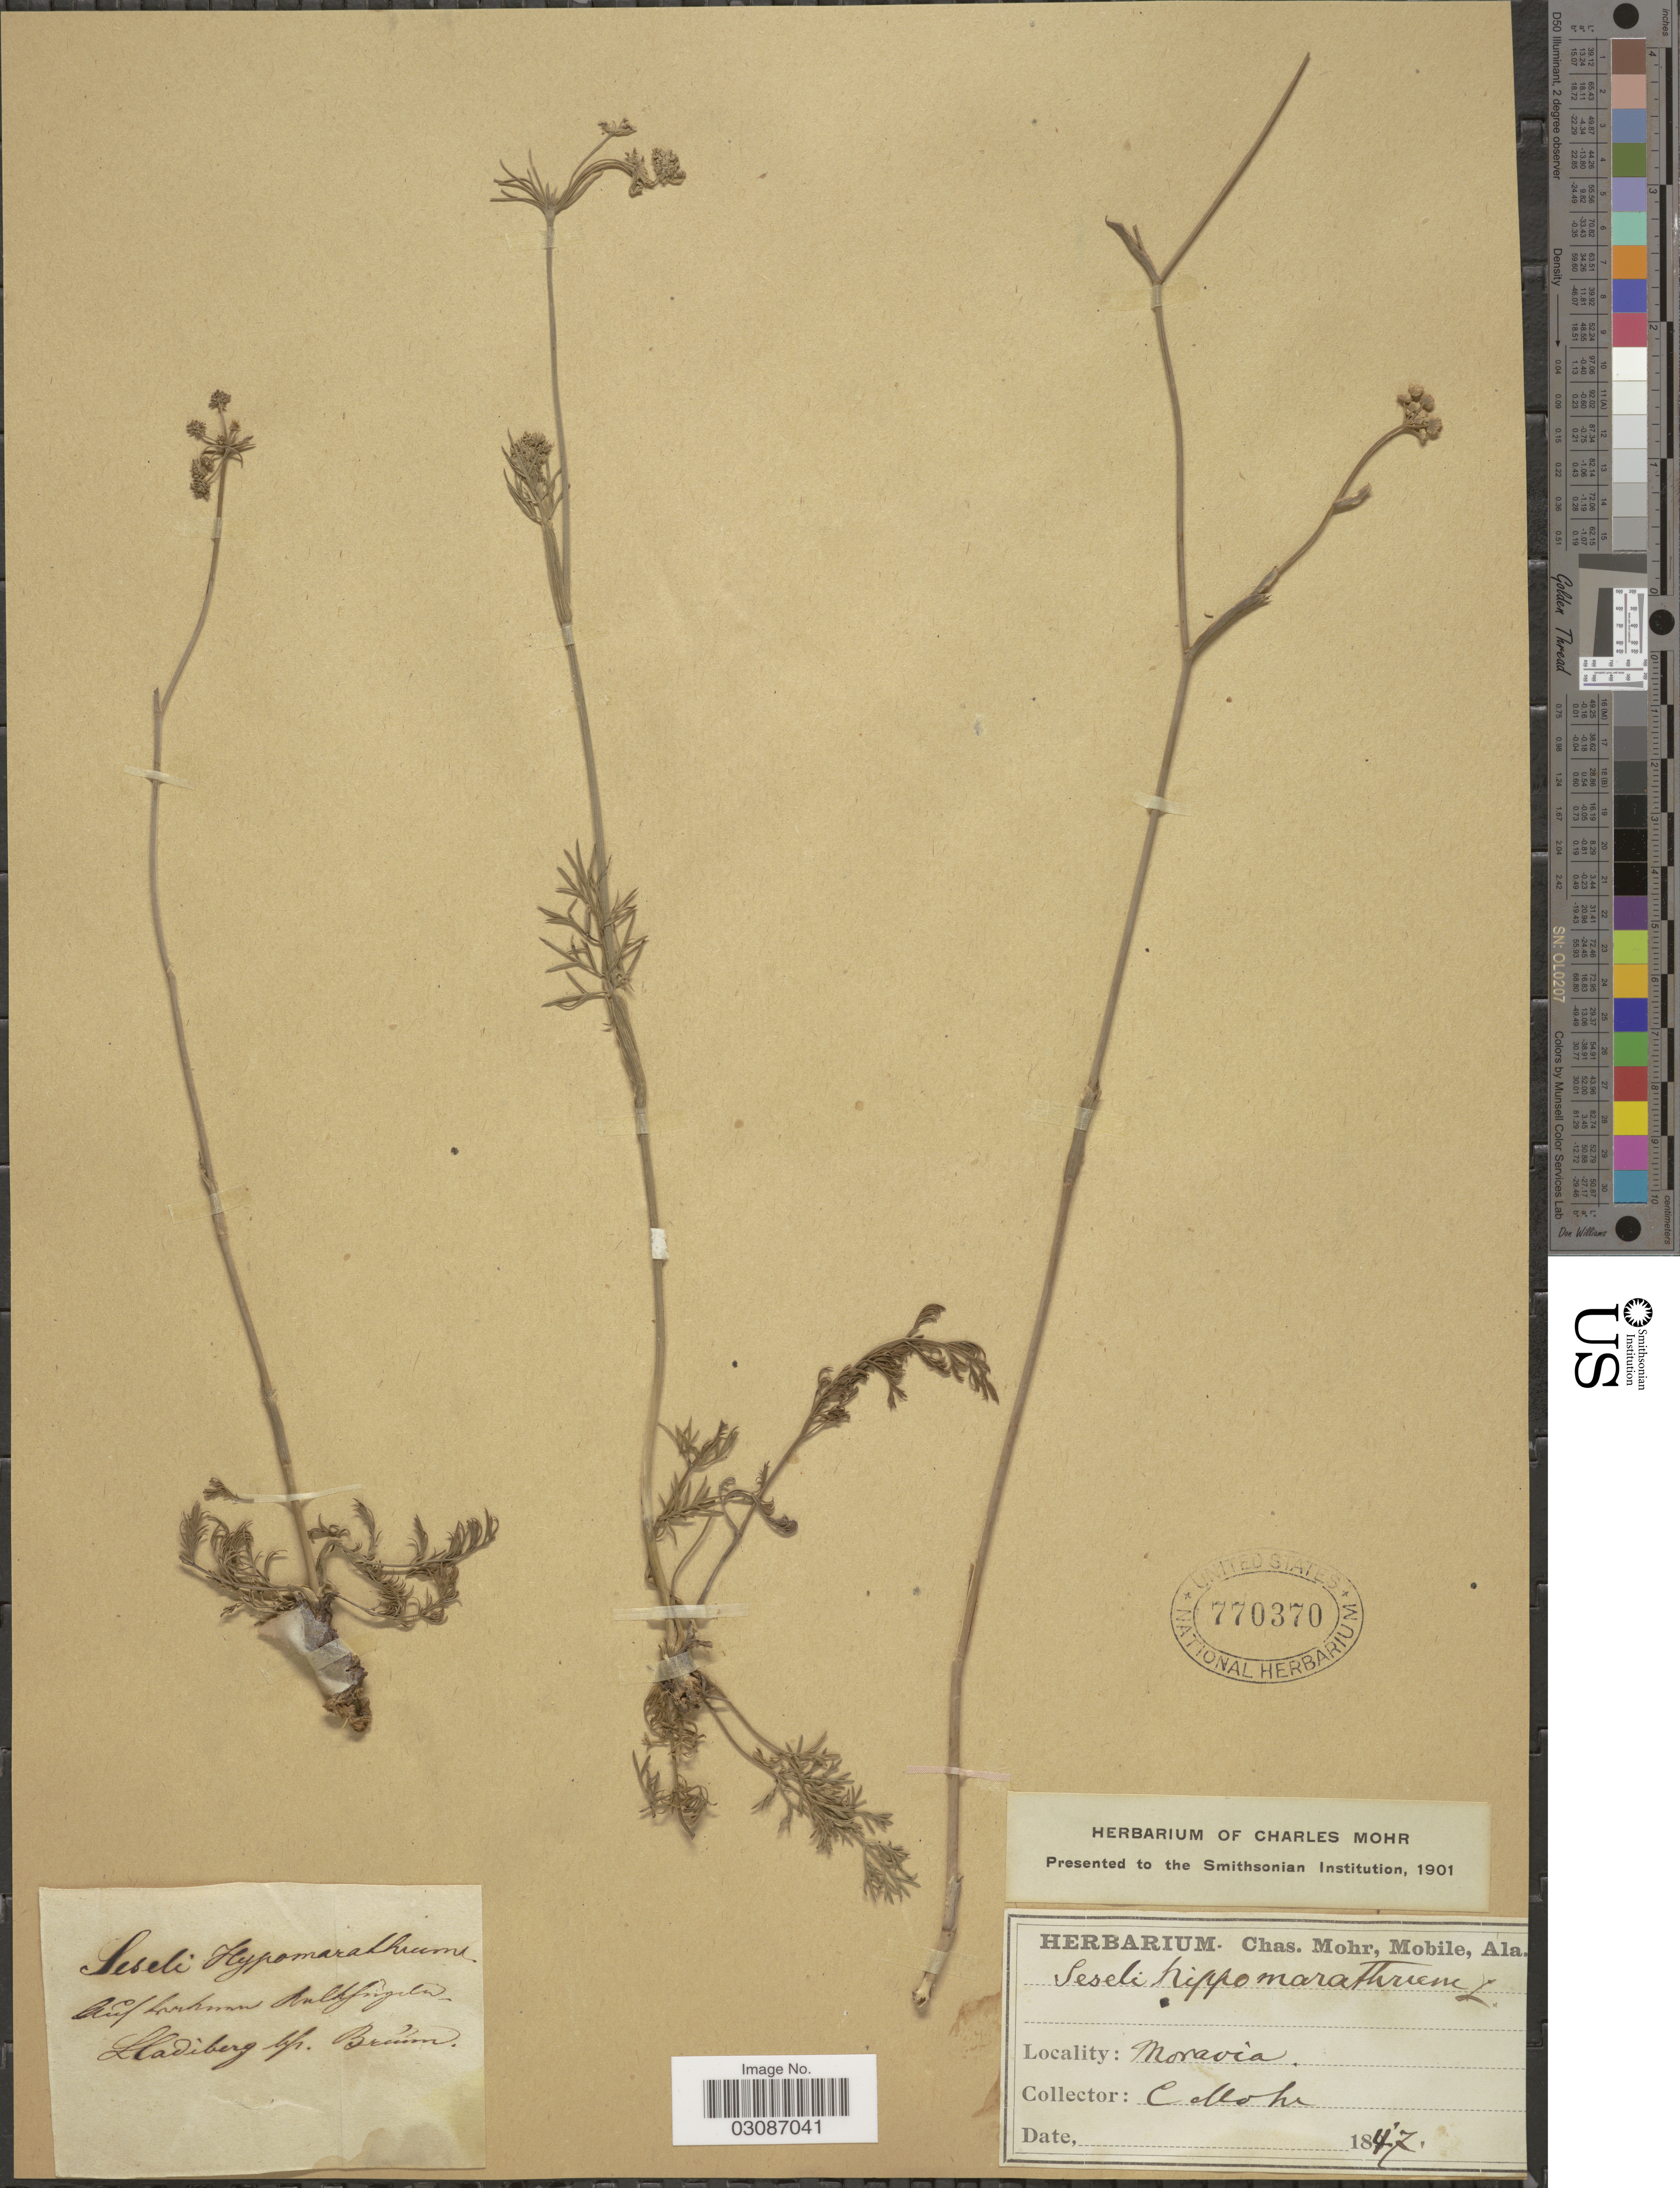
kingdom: Plantae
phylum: Tracheophyta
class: Magnoliopsida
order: Apiales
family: Apiaceae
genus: Seseli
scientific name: Seseli hippomarathrum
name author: Jacq.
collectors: Mohr, C. T. (herbarium)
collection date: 1847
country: Czechia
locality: Moravia. [illegible text] Hadiberg bei Brunn.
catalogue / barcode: US 770370